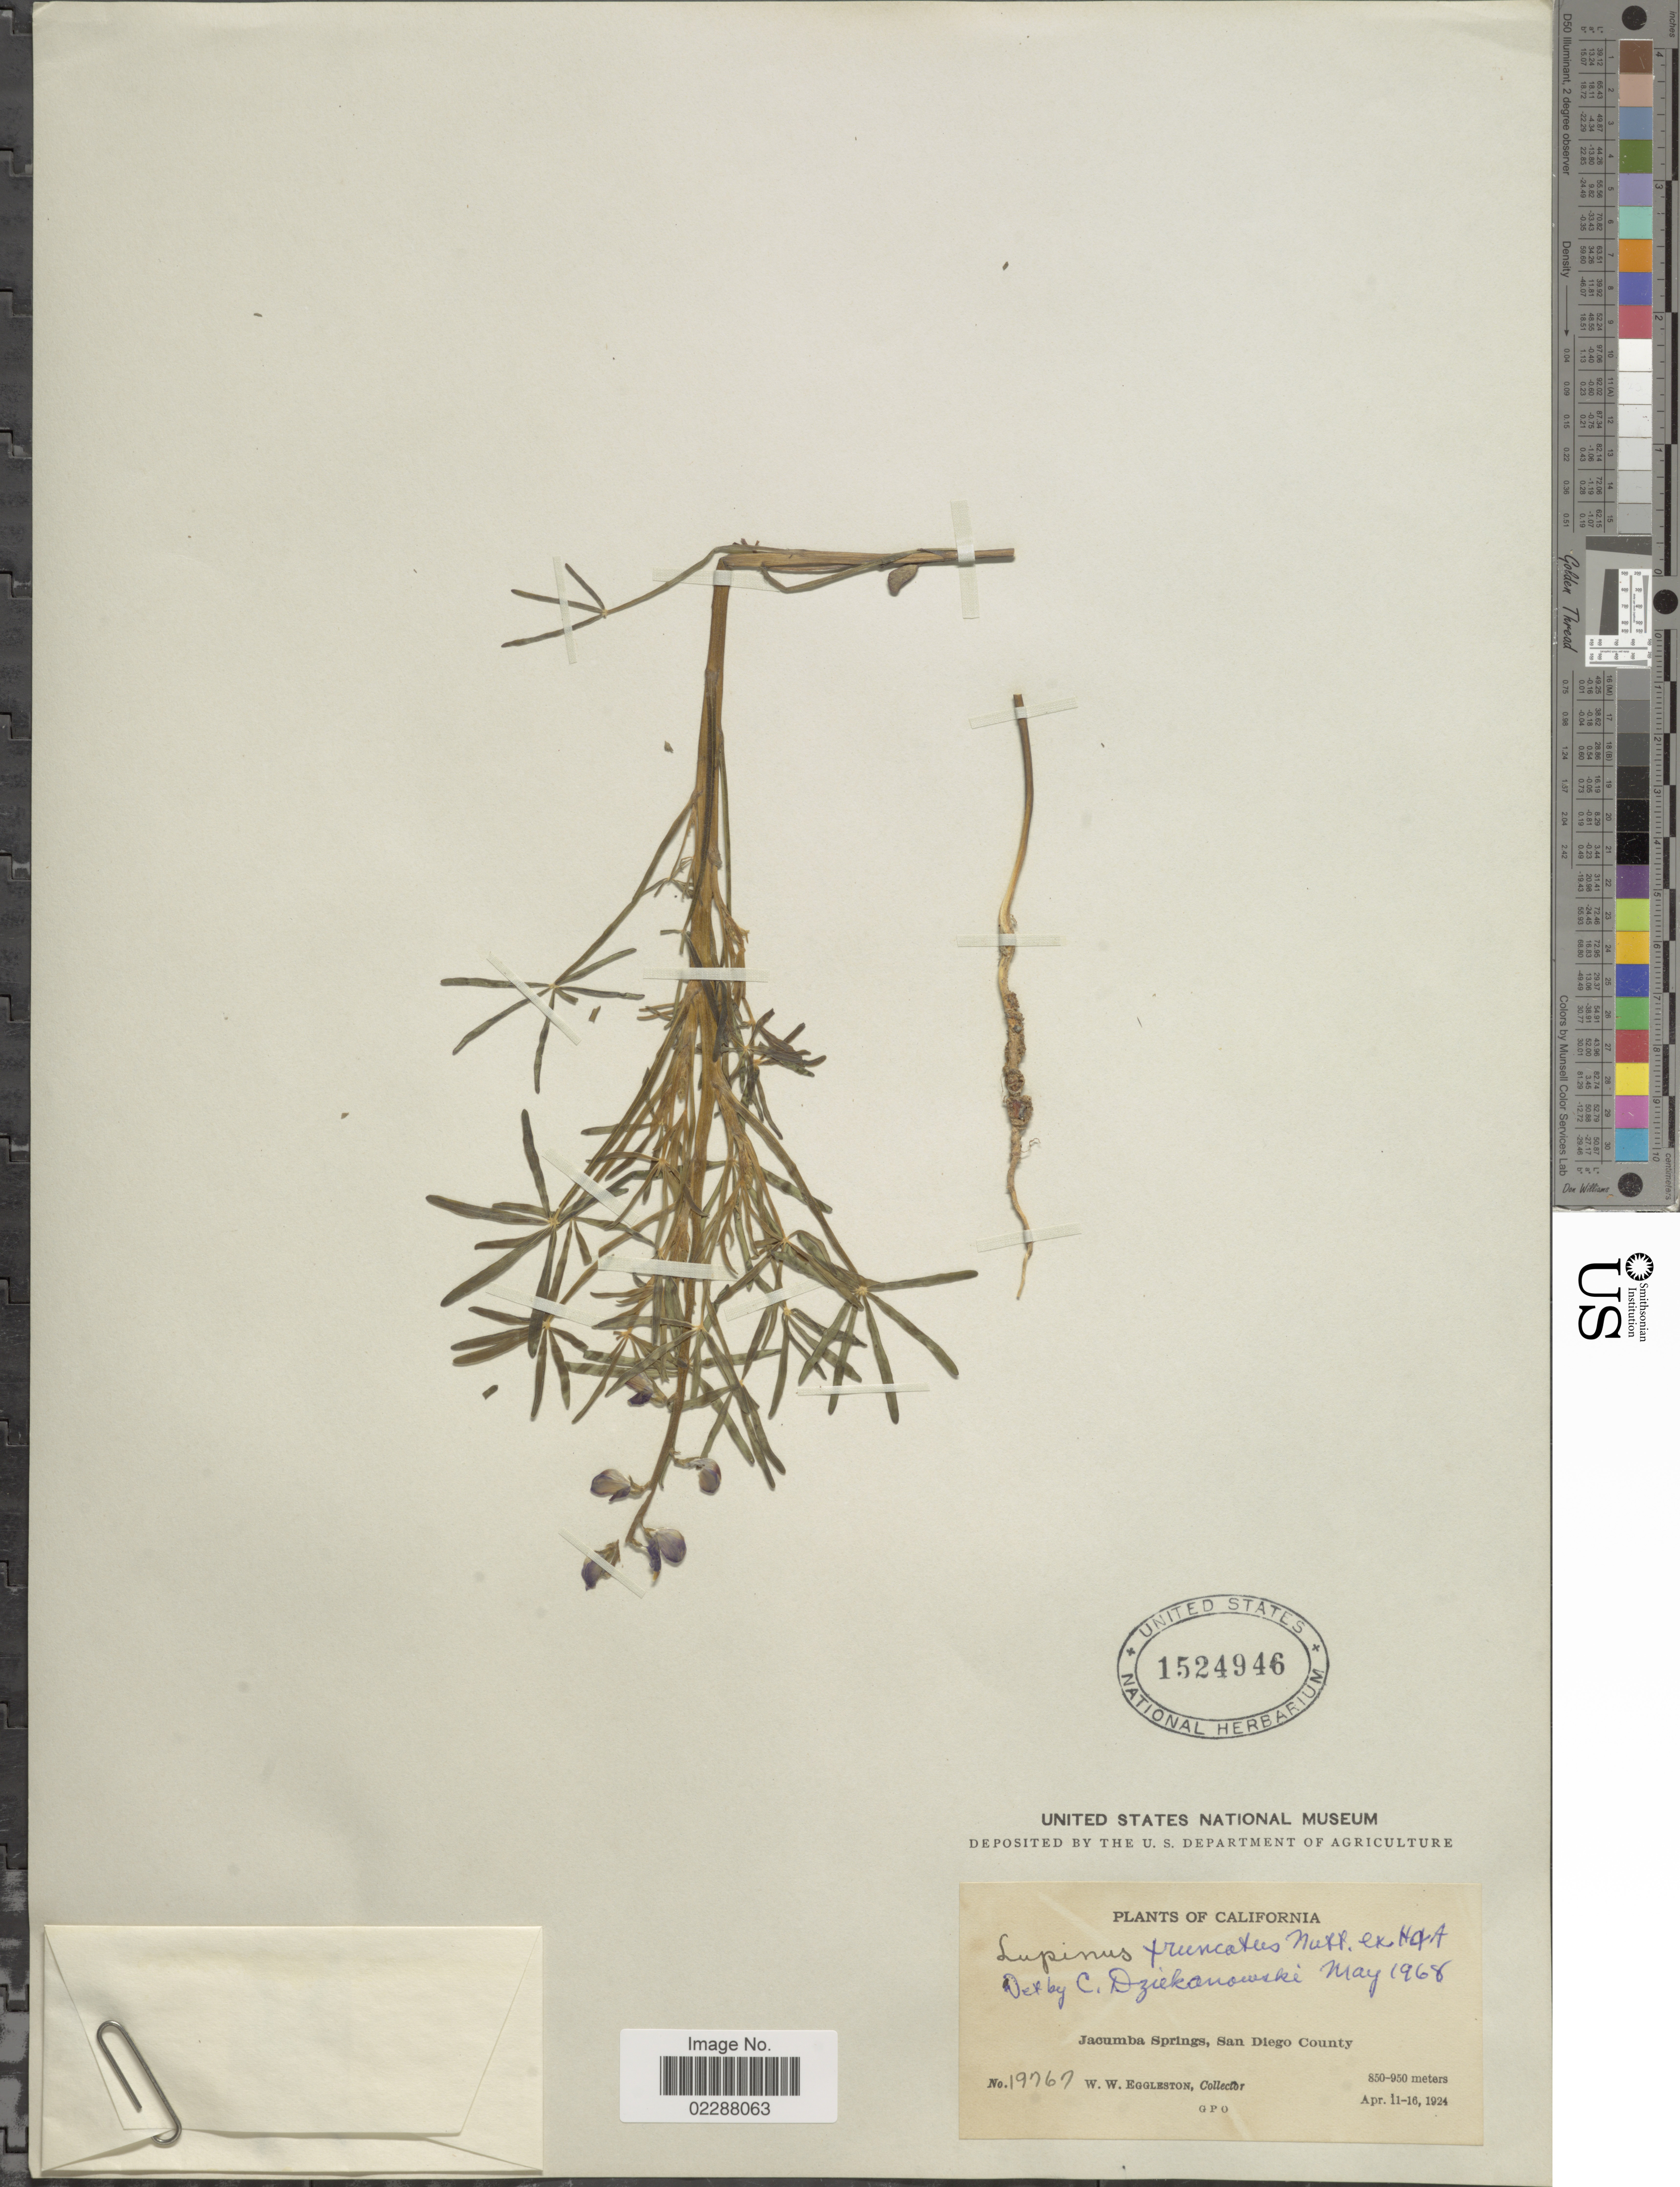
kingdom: Plantae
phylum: Tracheophyta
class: Magnoliopsida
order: Fabales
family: Fabaceae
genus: Lupinus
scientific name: Lupinus truncatus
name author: Nutt. ex Hook. & Arn.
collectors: W. W. Eggleston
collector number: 19767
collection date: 1924-04-11/1924-04-16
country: United States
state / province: California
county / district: San Diego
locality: Jacumba Springs, San Diego County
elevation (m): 850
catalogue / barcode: US 1524946